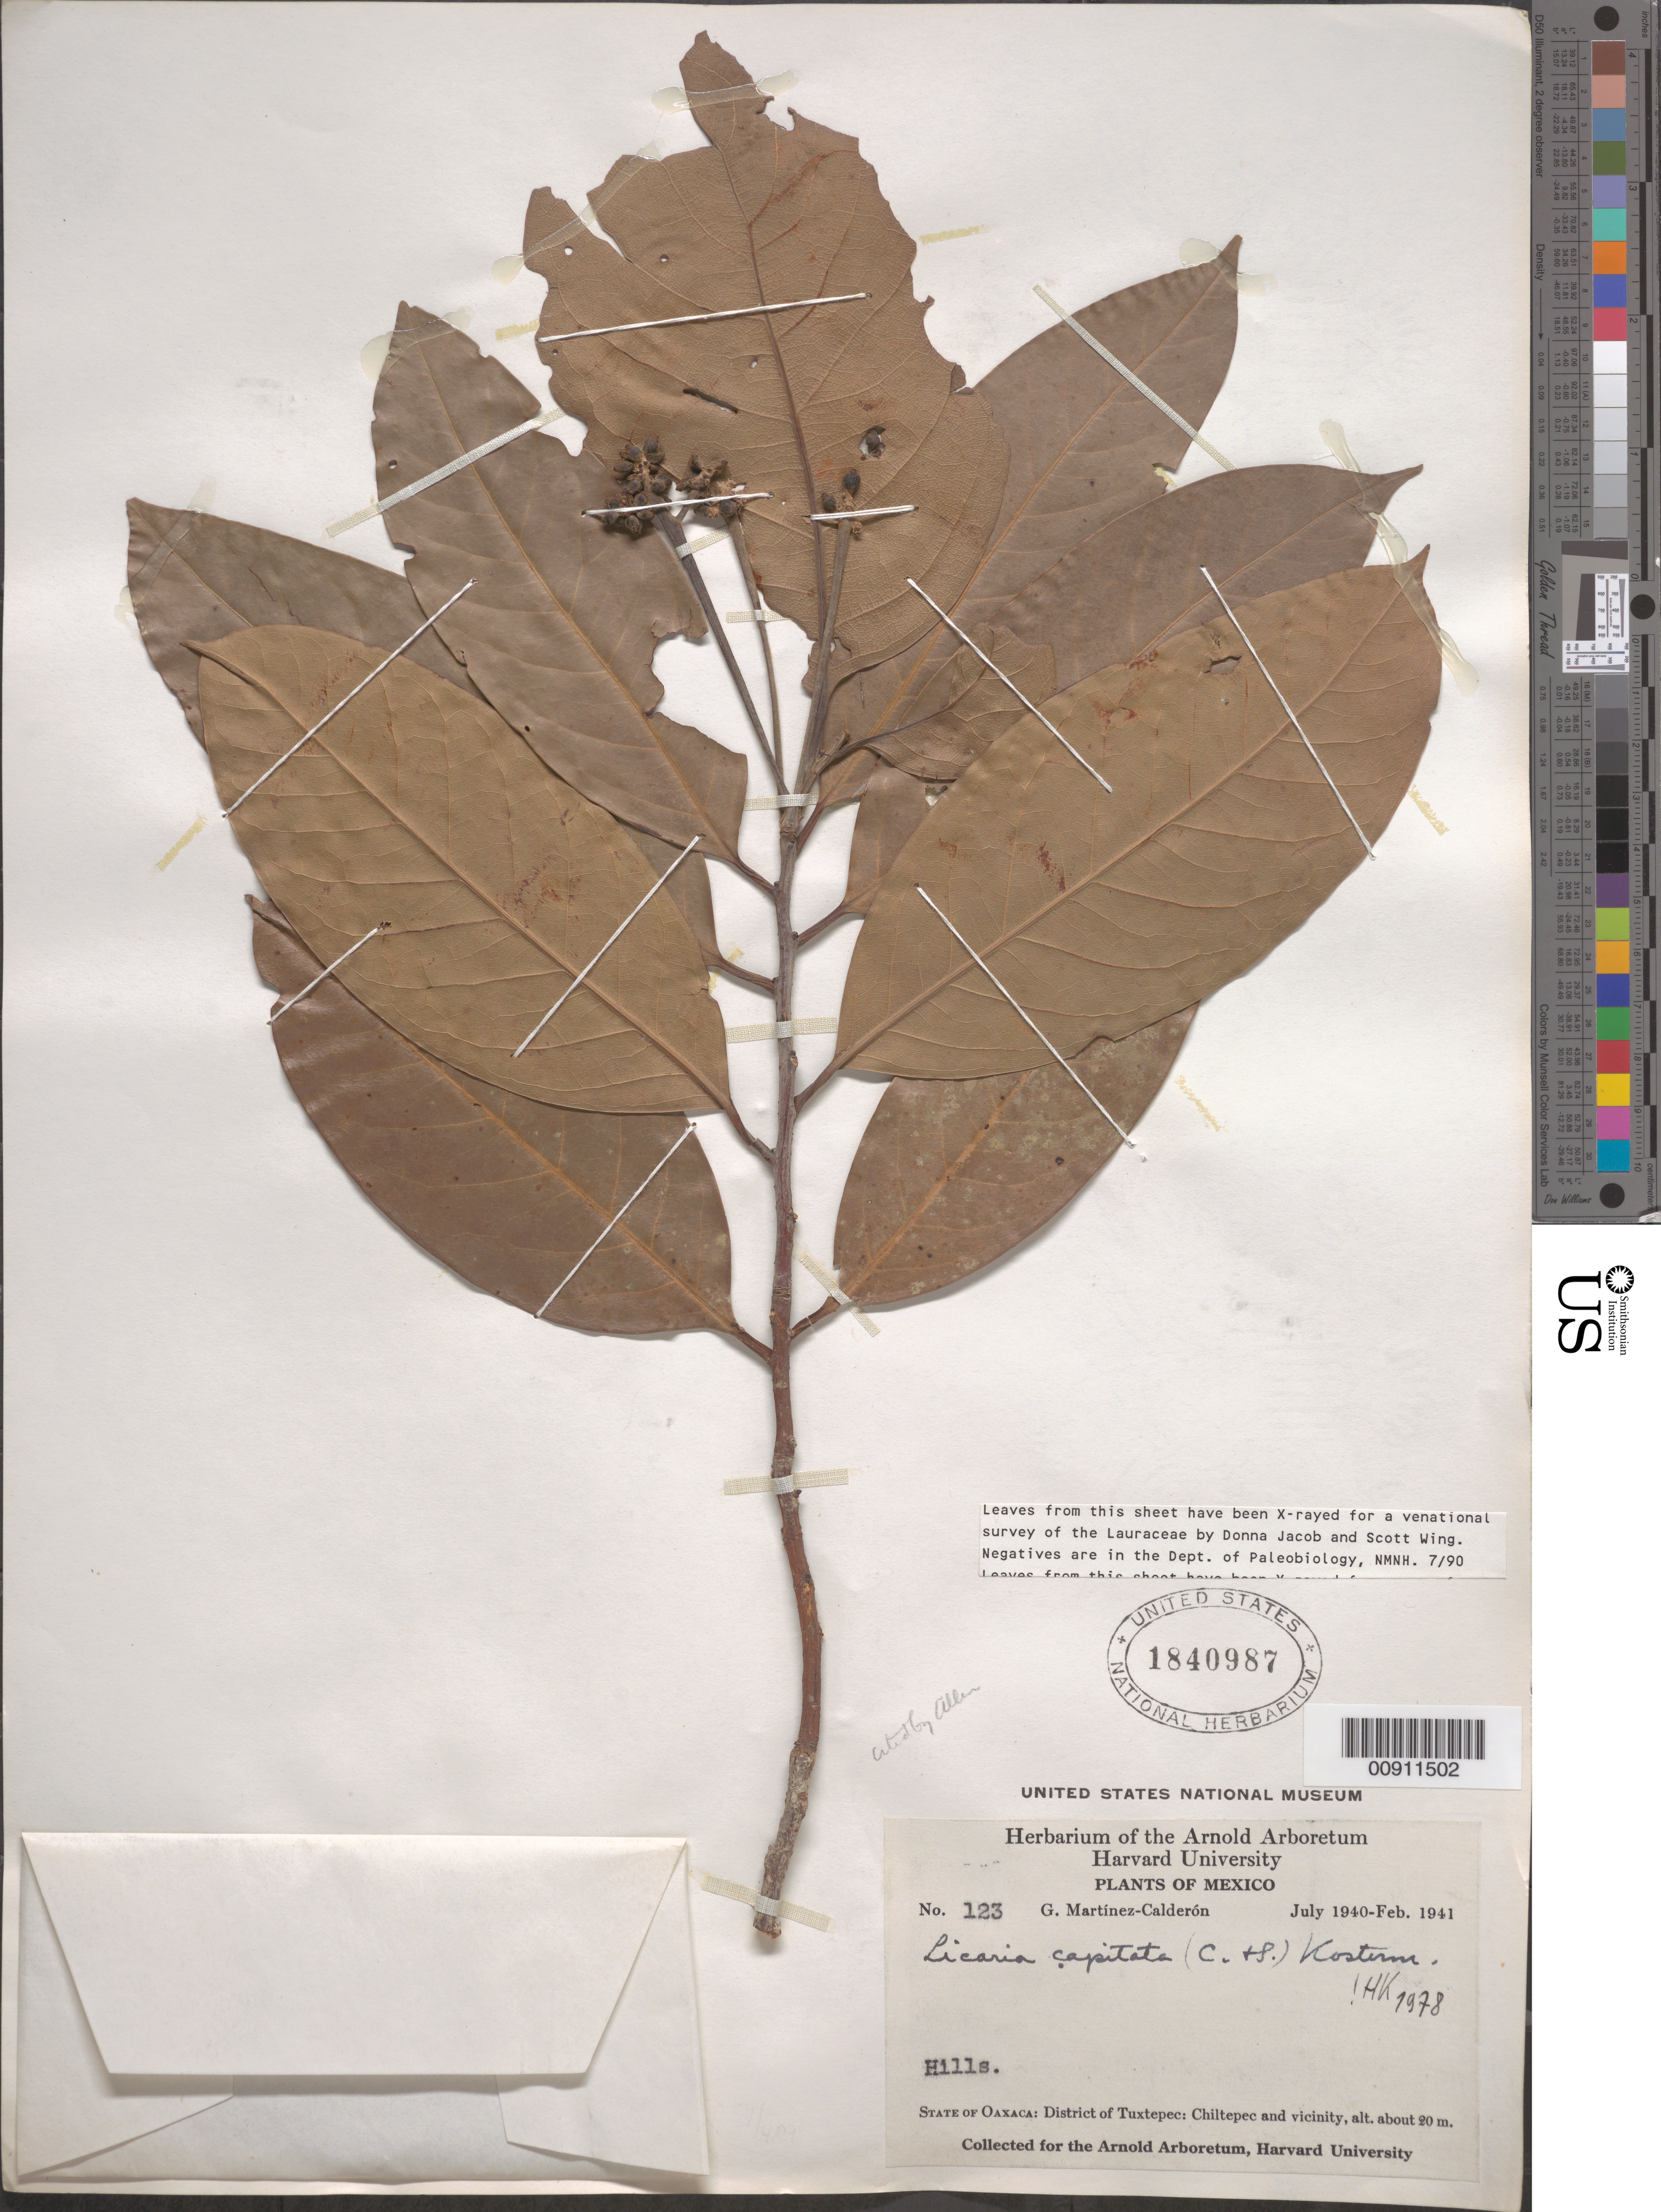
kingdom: Plantae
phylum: Tracheophyta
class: Magnoliopsida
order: Laurales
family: Lauraceae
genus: Licaria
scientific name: Licaria capitata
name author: (Schltdl. & Cham.) Kosterm.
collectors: G. Martinez-C.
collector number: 123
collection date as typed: Jul 1940 to -- Feb 1941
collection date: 1940-07/1941-02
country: Mexico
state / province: Oaxaca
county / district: Tuxtepec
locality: State of Oaxaca: District of Tuxtepec: Chiltepec and vicinity.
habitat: Hills.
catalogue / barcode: US 1840987